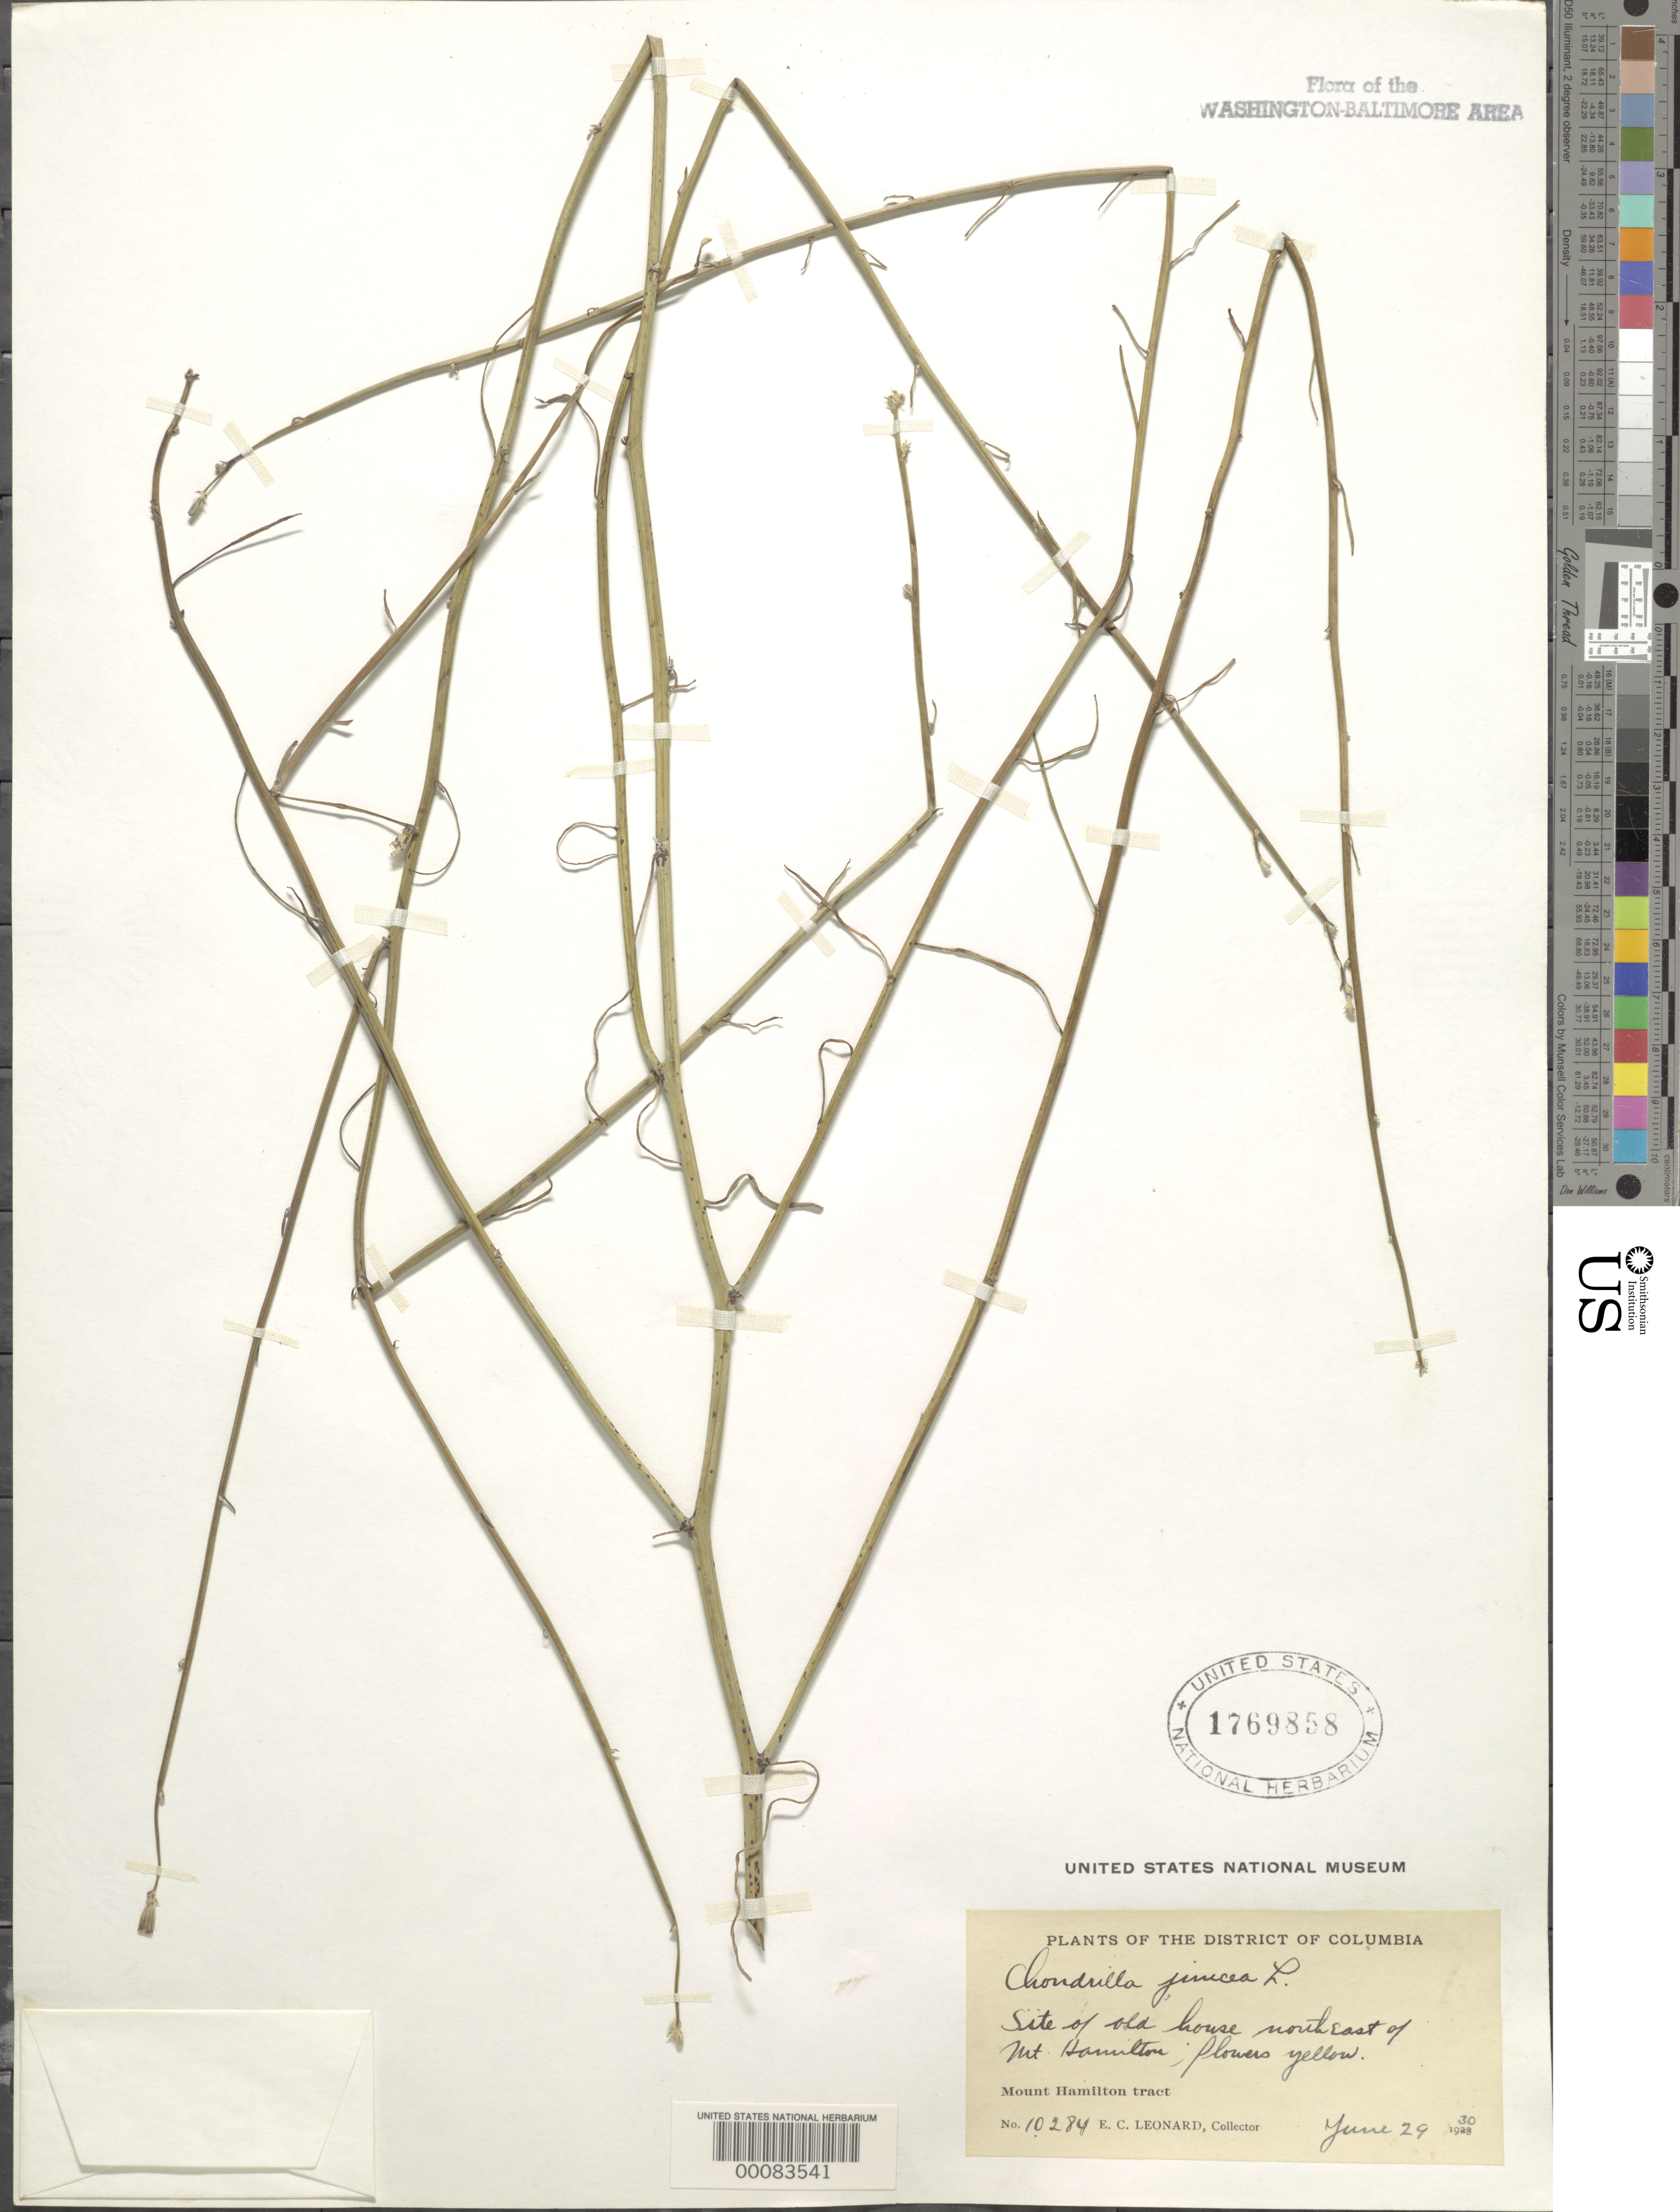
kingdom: Plantae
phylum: Tracheophyta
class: Magnoliopsida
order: Asterales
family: Asteraceae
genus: Chondrilla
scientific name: Chondrilla juncea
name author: L.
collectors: E. C. Leonard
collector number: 10284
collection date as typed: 29 Jun 1930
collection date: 1930-06-29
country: United States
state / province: District of Columbia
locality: NE of Mount Hamilton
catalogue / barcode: US 1769858